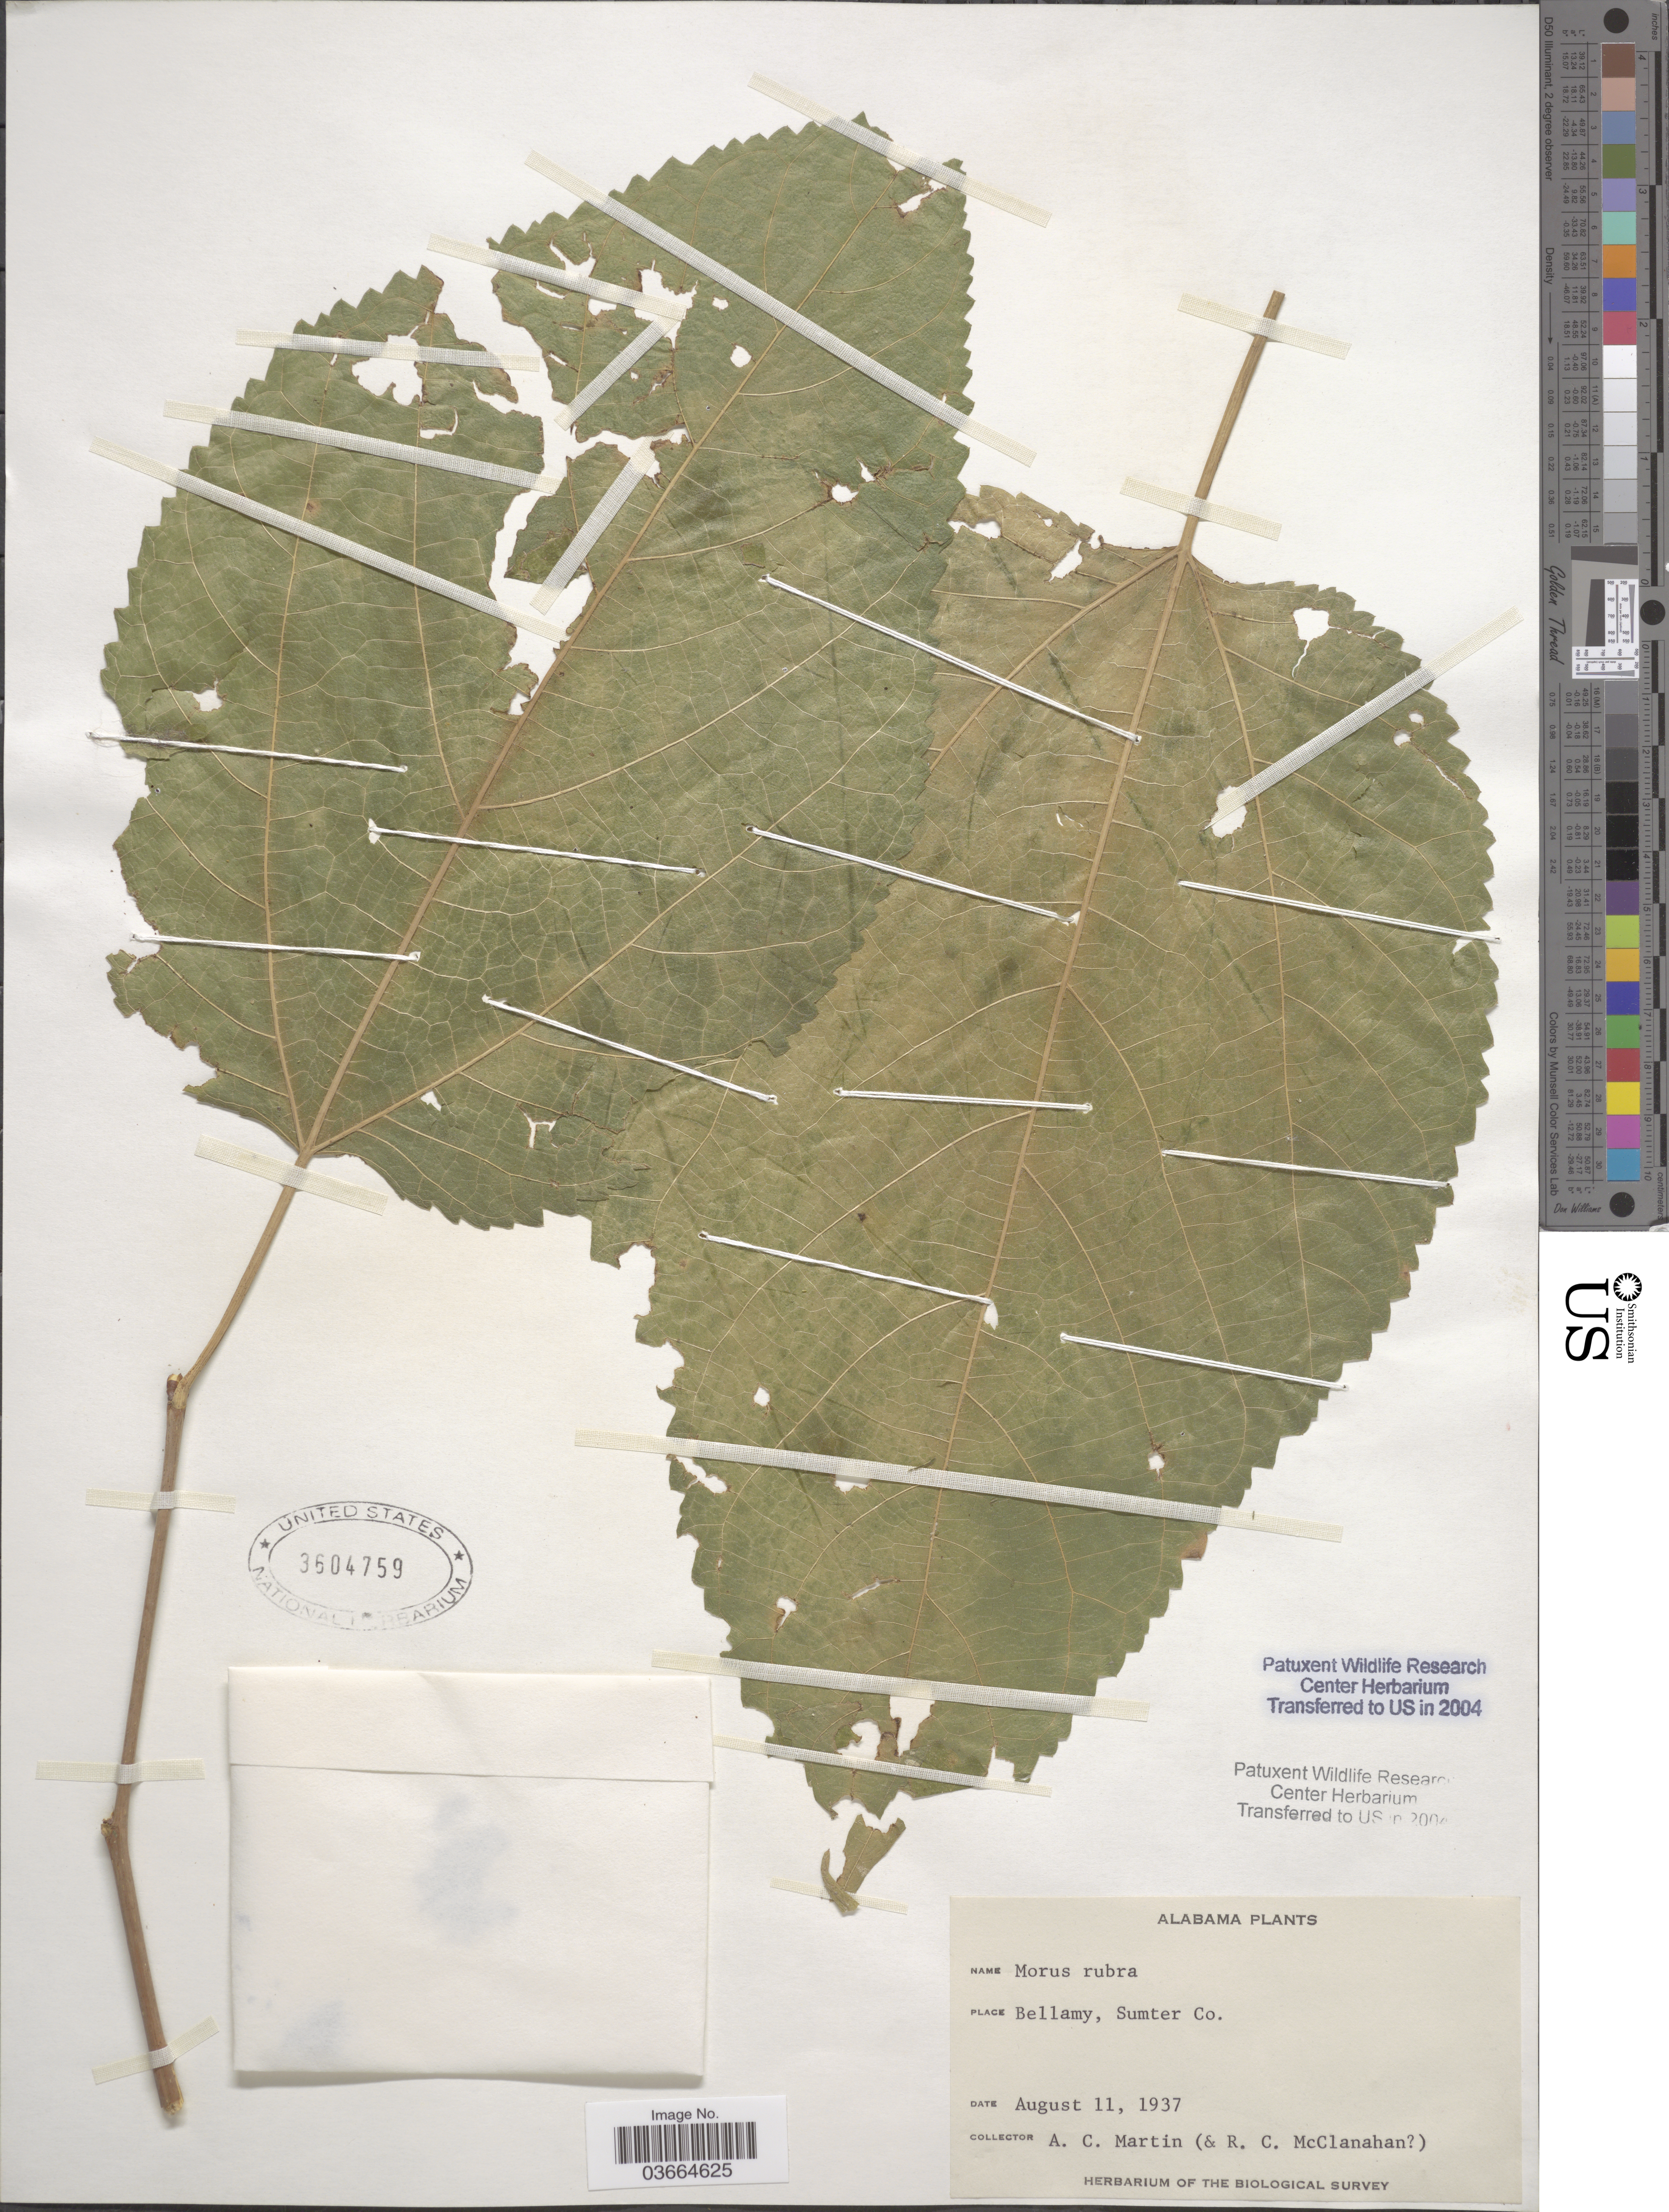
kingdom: Plantae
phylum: Tracheophyta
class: Magnoliopsida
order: Rosales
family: Moraceae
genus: Morus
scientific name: Morus rubra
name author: L.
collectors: A. C. Martin & R. McClanahan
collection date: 1937-08-11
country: United States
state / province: Alabama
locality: Bellamy, Sumter Co.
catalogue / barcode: US 3604759